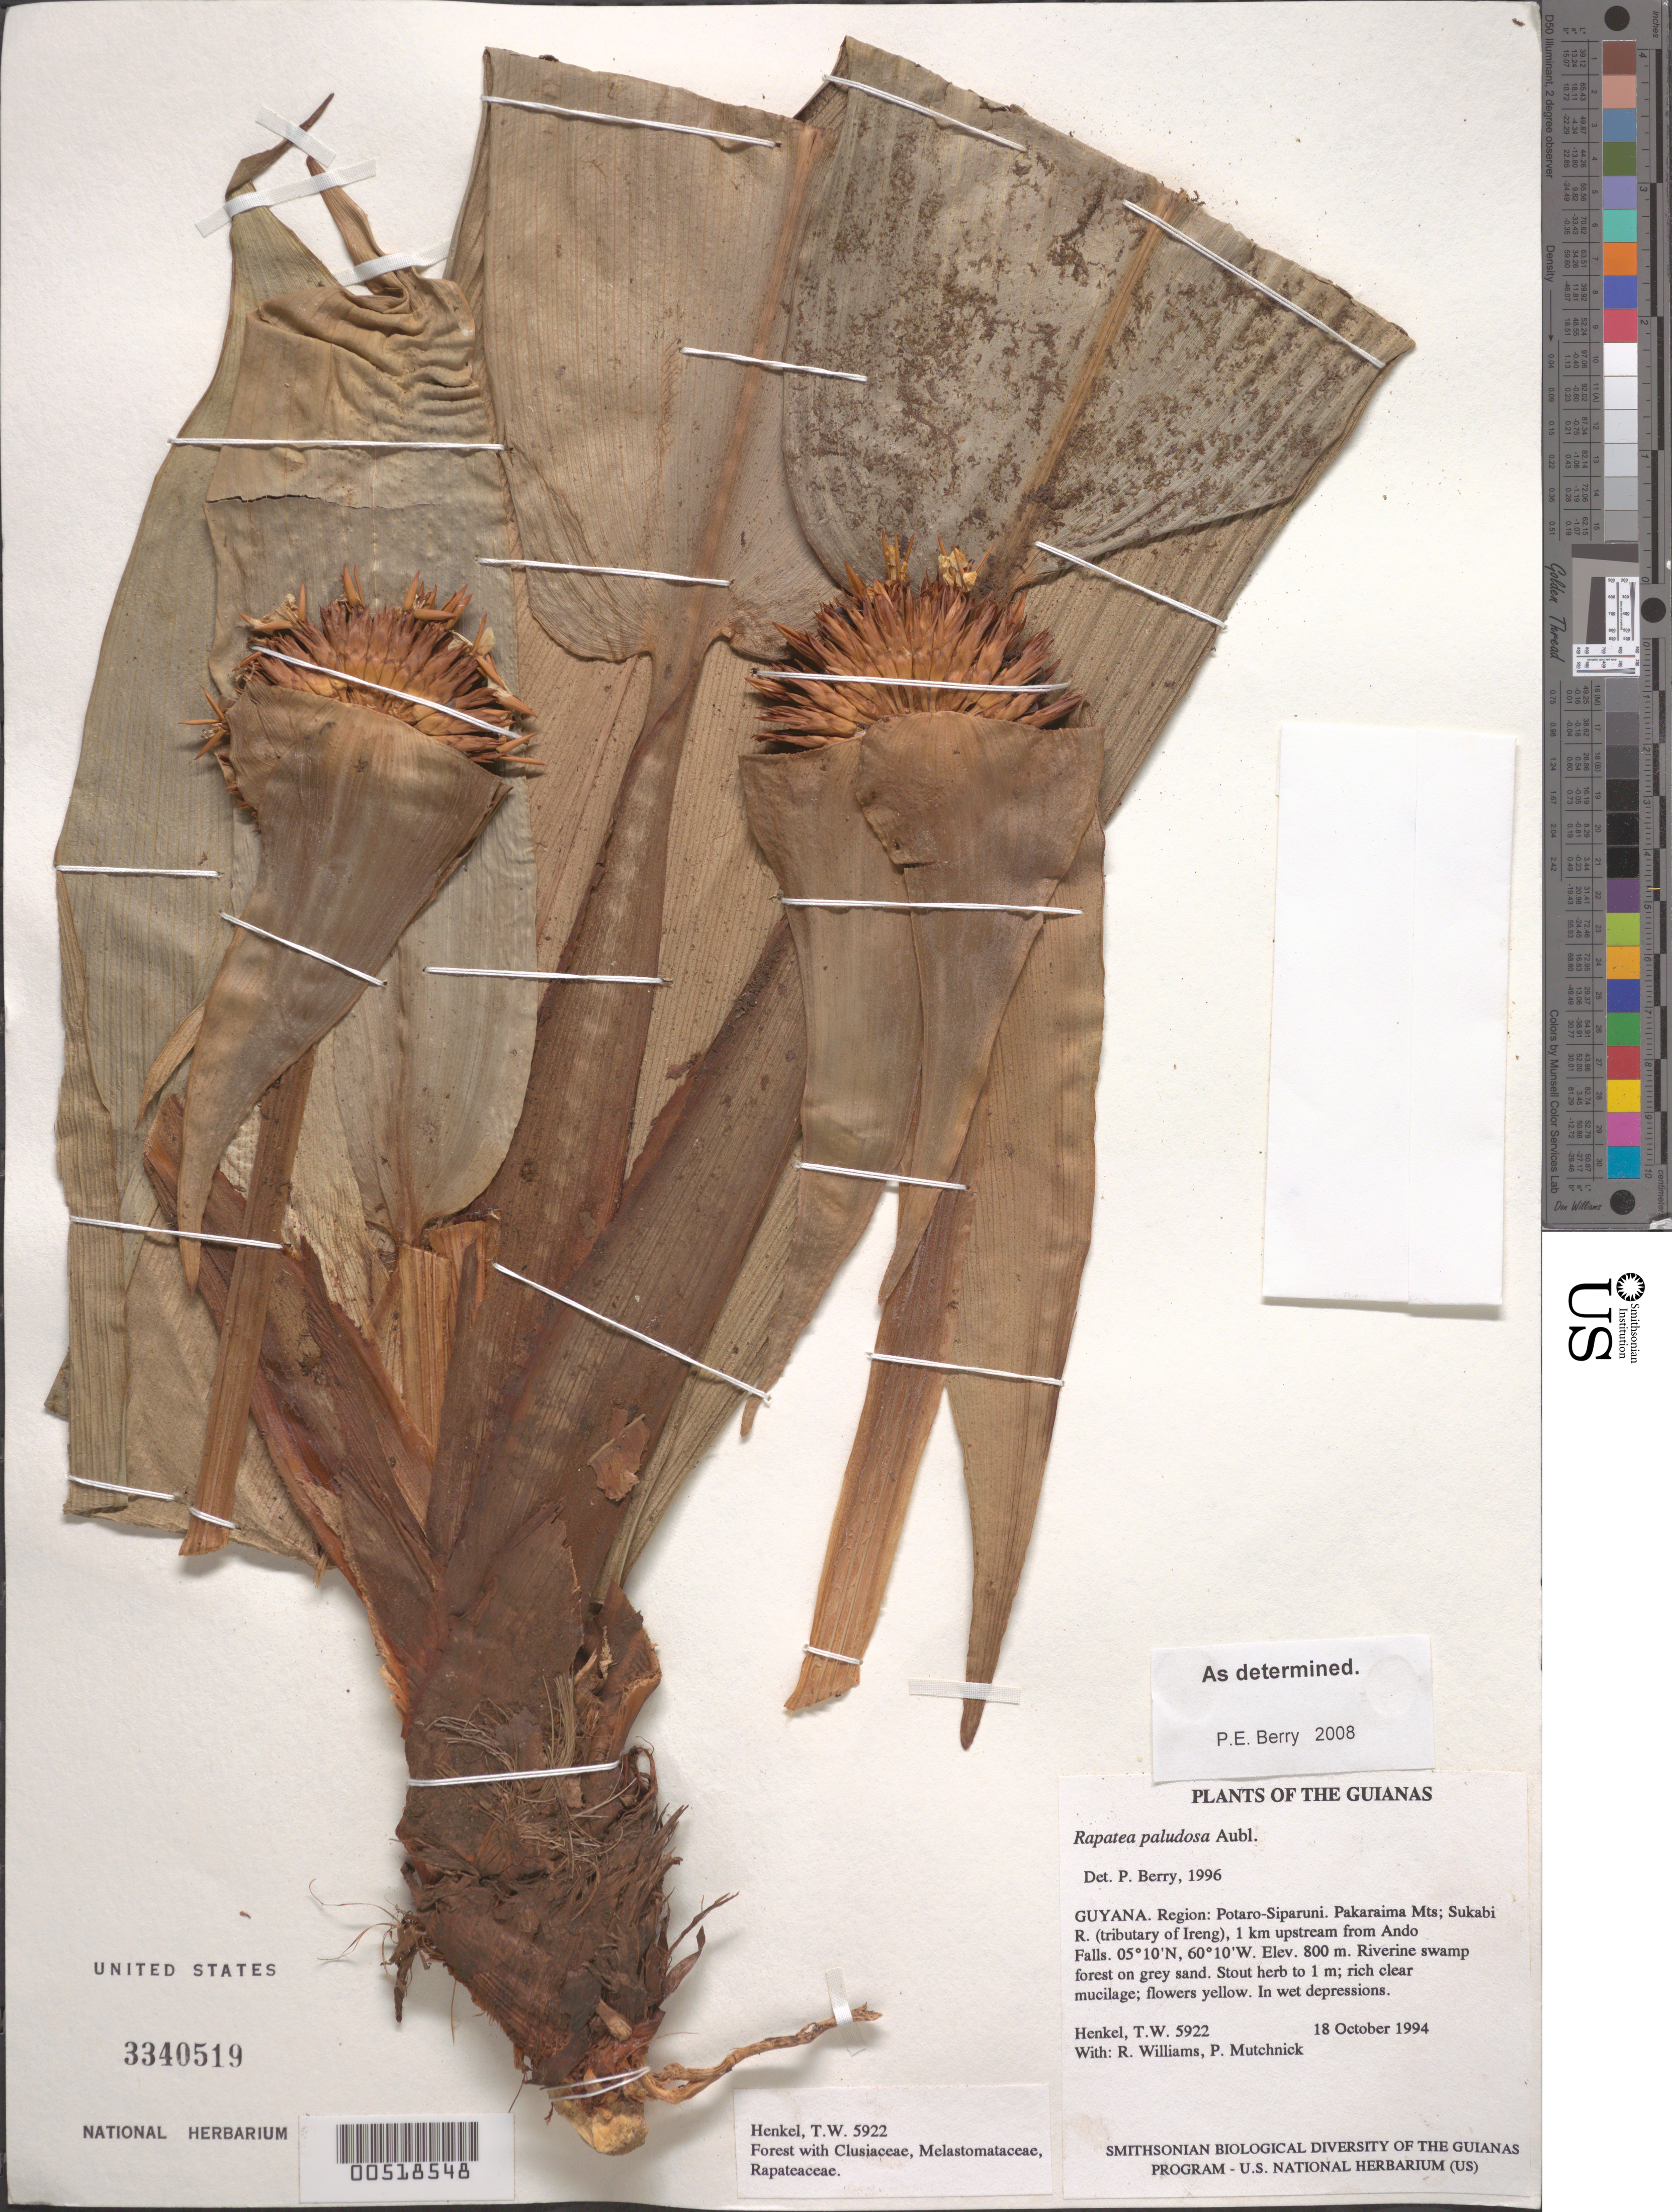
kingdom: Plantae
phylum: Tracheophyta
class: Liliopsida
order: Poales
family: Rapateaceae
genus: Rapatea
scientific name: Rapatea paludosa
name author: Aubl.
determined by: Berry, P. E., (WIS), University of Wisconsin - Madison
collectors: T. Henkel, R. Williams & P. Mutchnick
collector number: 5922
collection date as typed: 18 October 1994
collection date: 1994-10-18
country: Guyana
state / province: Potaro-Siparuni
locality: Pakaraima Mts; Sukabi R. (tributary of Ireng), 1 km upstream from Ando Falls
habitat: Riverine swamp forest on grey sand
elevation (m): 800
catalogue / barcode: US 3340519